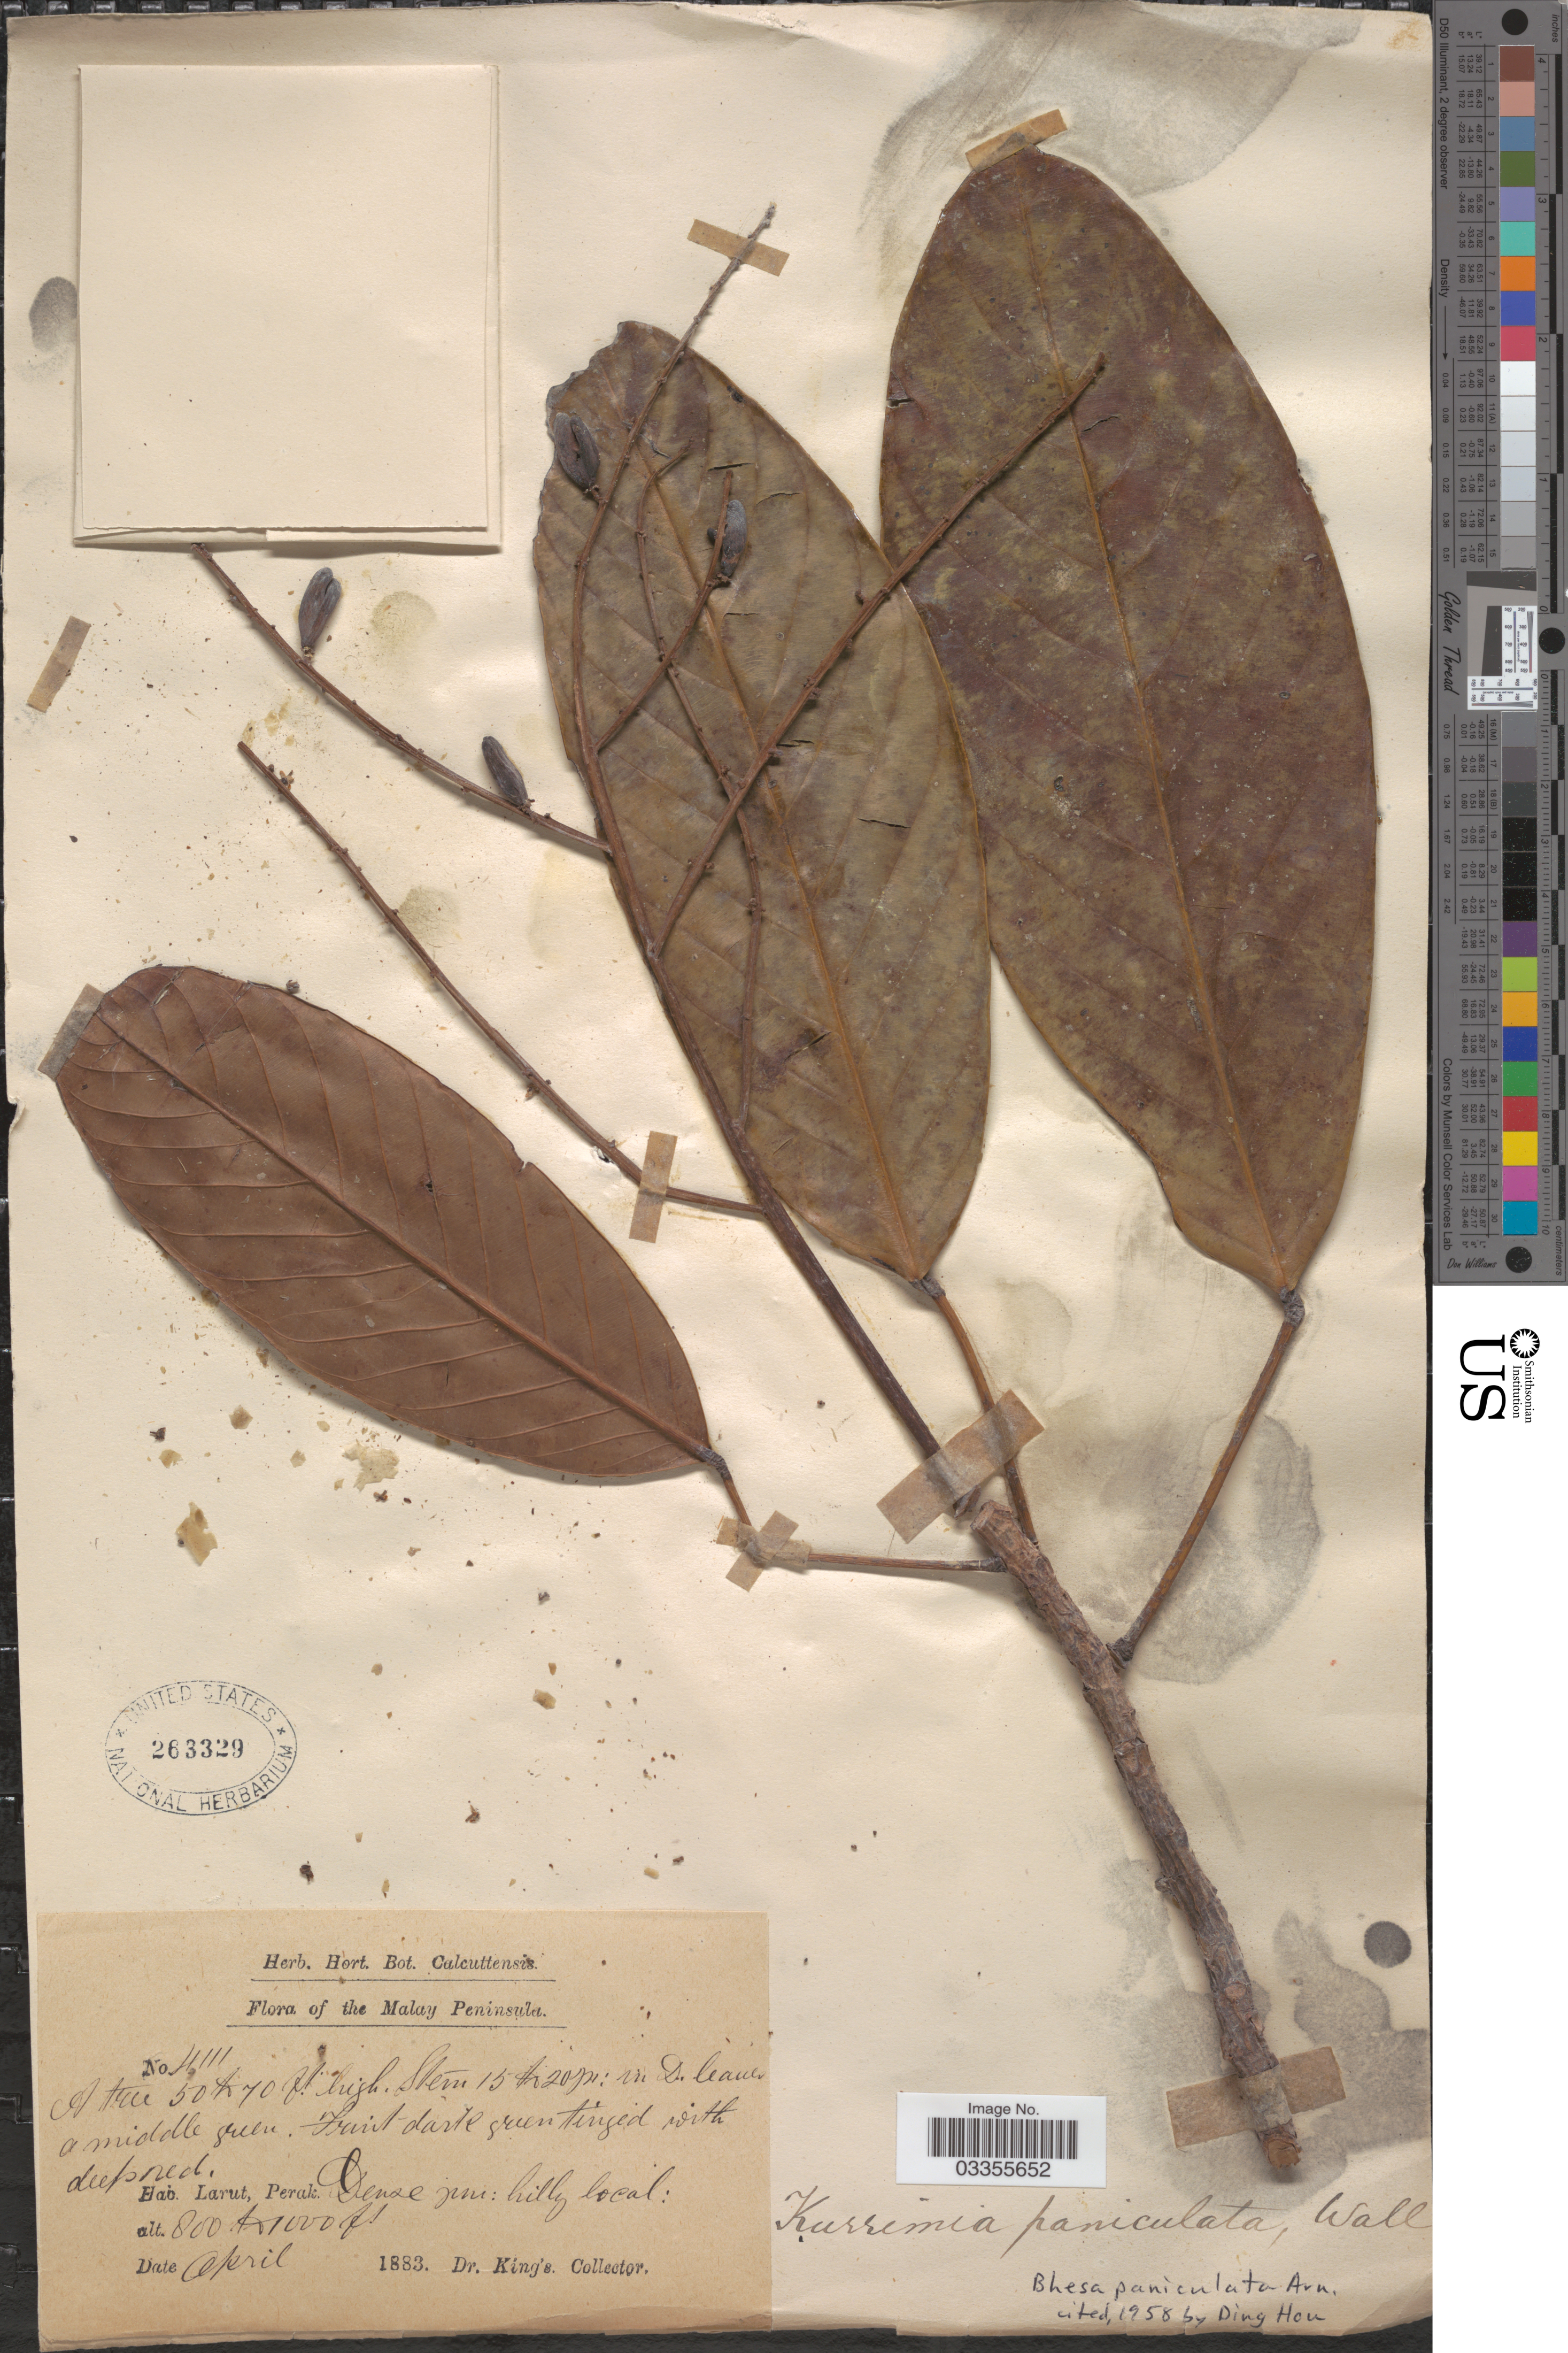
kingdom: Plantae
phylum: Tracheophyta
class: Magnoliopsida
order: Malpighiales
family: Centroplacaceae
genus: Bhesa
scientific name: Bhesa paniculata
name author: (Wall.) Arn.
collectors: Dr. King's collector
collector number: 4111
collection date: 1883-04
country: Malaysia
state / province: Perak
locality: The Malay Peninsula. Larut. Dense jun: hilly local.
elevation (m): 244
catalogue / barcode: US 263329